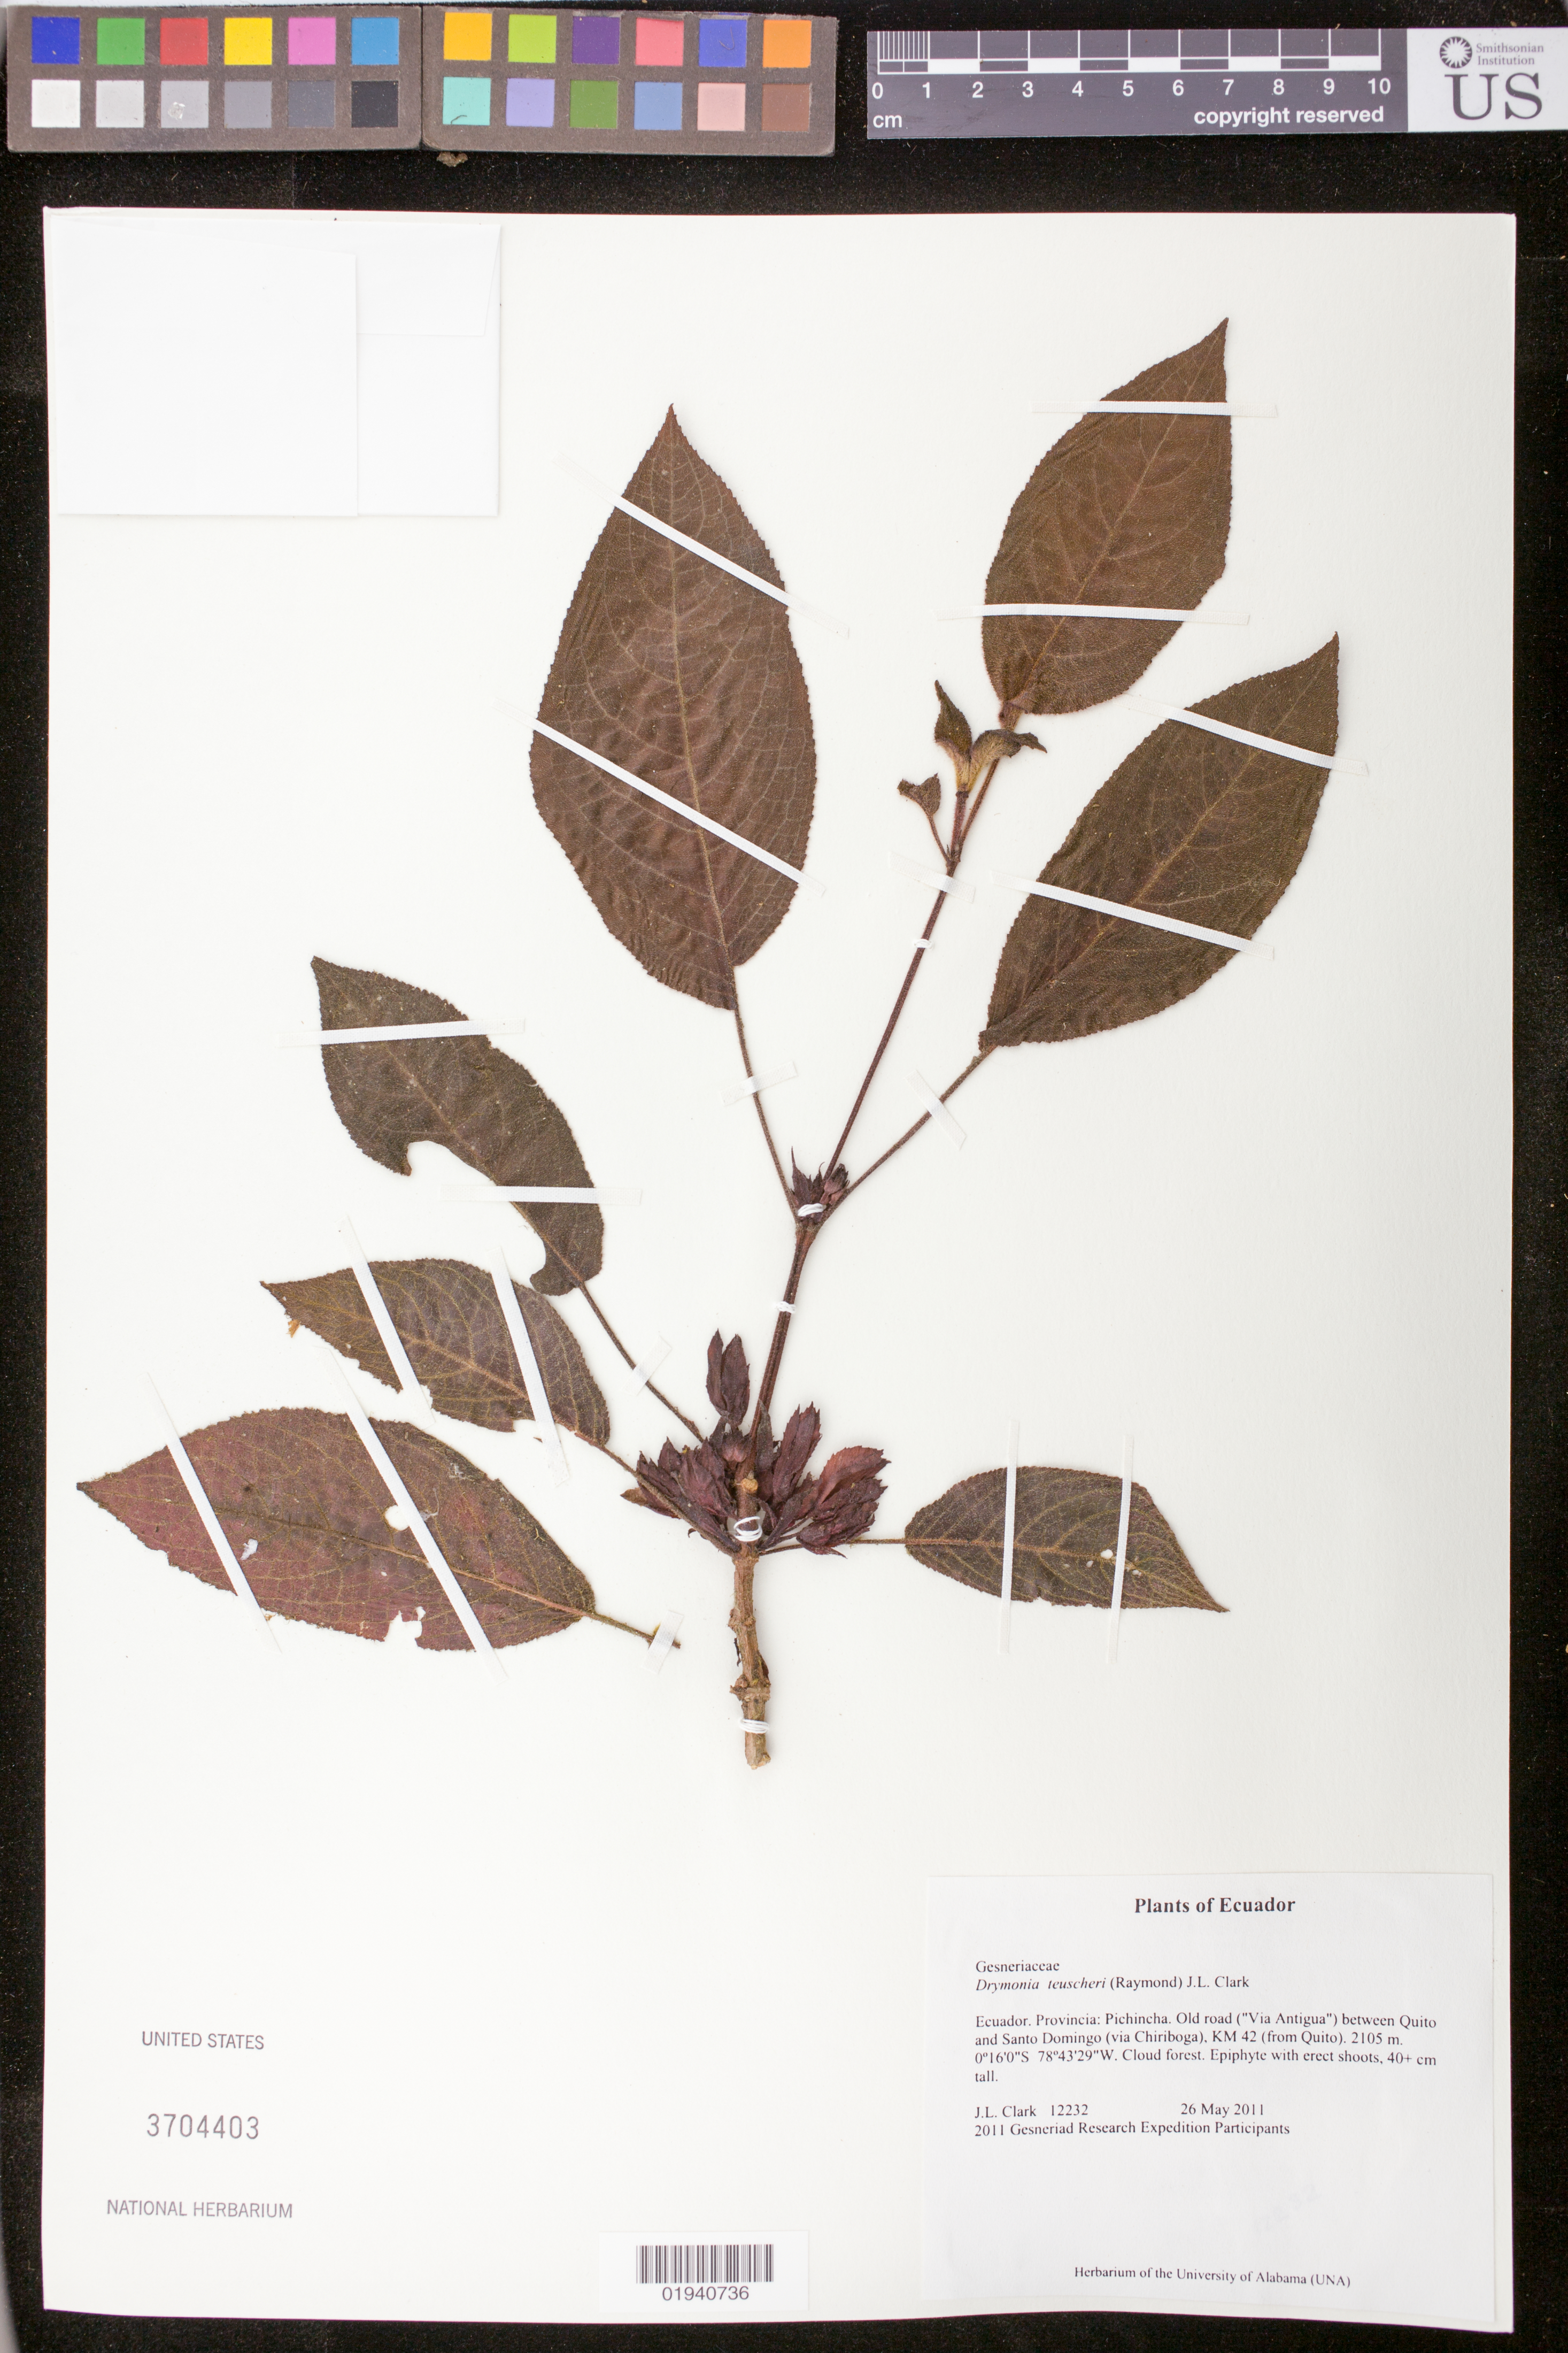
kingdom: Plantae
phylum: Tracheophyta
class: Magnoliopsida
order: Lamiales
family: Gesneriaceae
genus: Drymonia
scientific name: Drymonia teuscheri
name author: (Raymond) J.L. Clark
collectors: J. L. Clark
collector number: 12232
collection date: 2011-05-26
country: Ecuador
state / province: Pichincha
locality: Ecuador. Provincia: Pichincha. Old road ("Via Antigua") between Quito and Santo Domingo (via Chiriboga), KM 42 (from Quito).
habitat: Cloud forest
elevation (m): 2105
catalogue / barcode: US 3704403